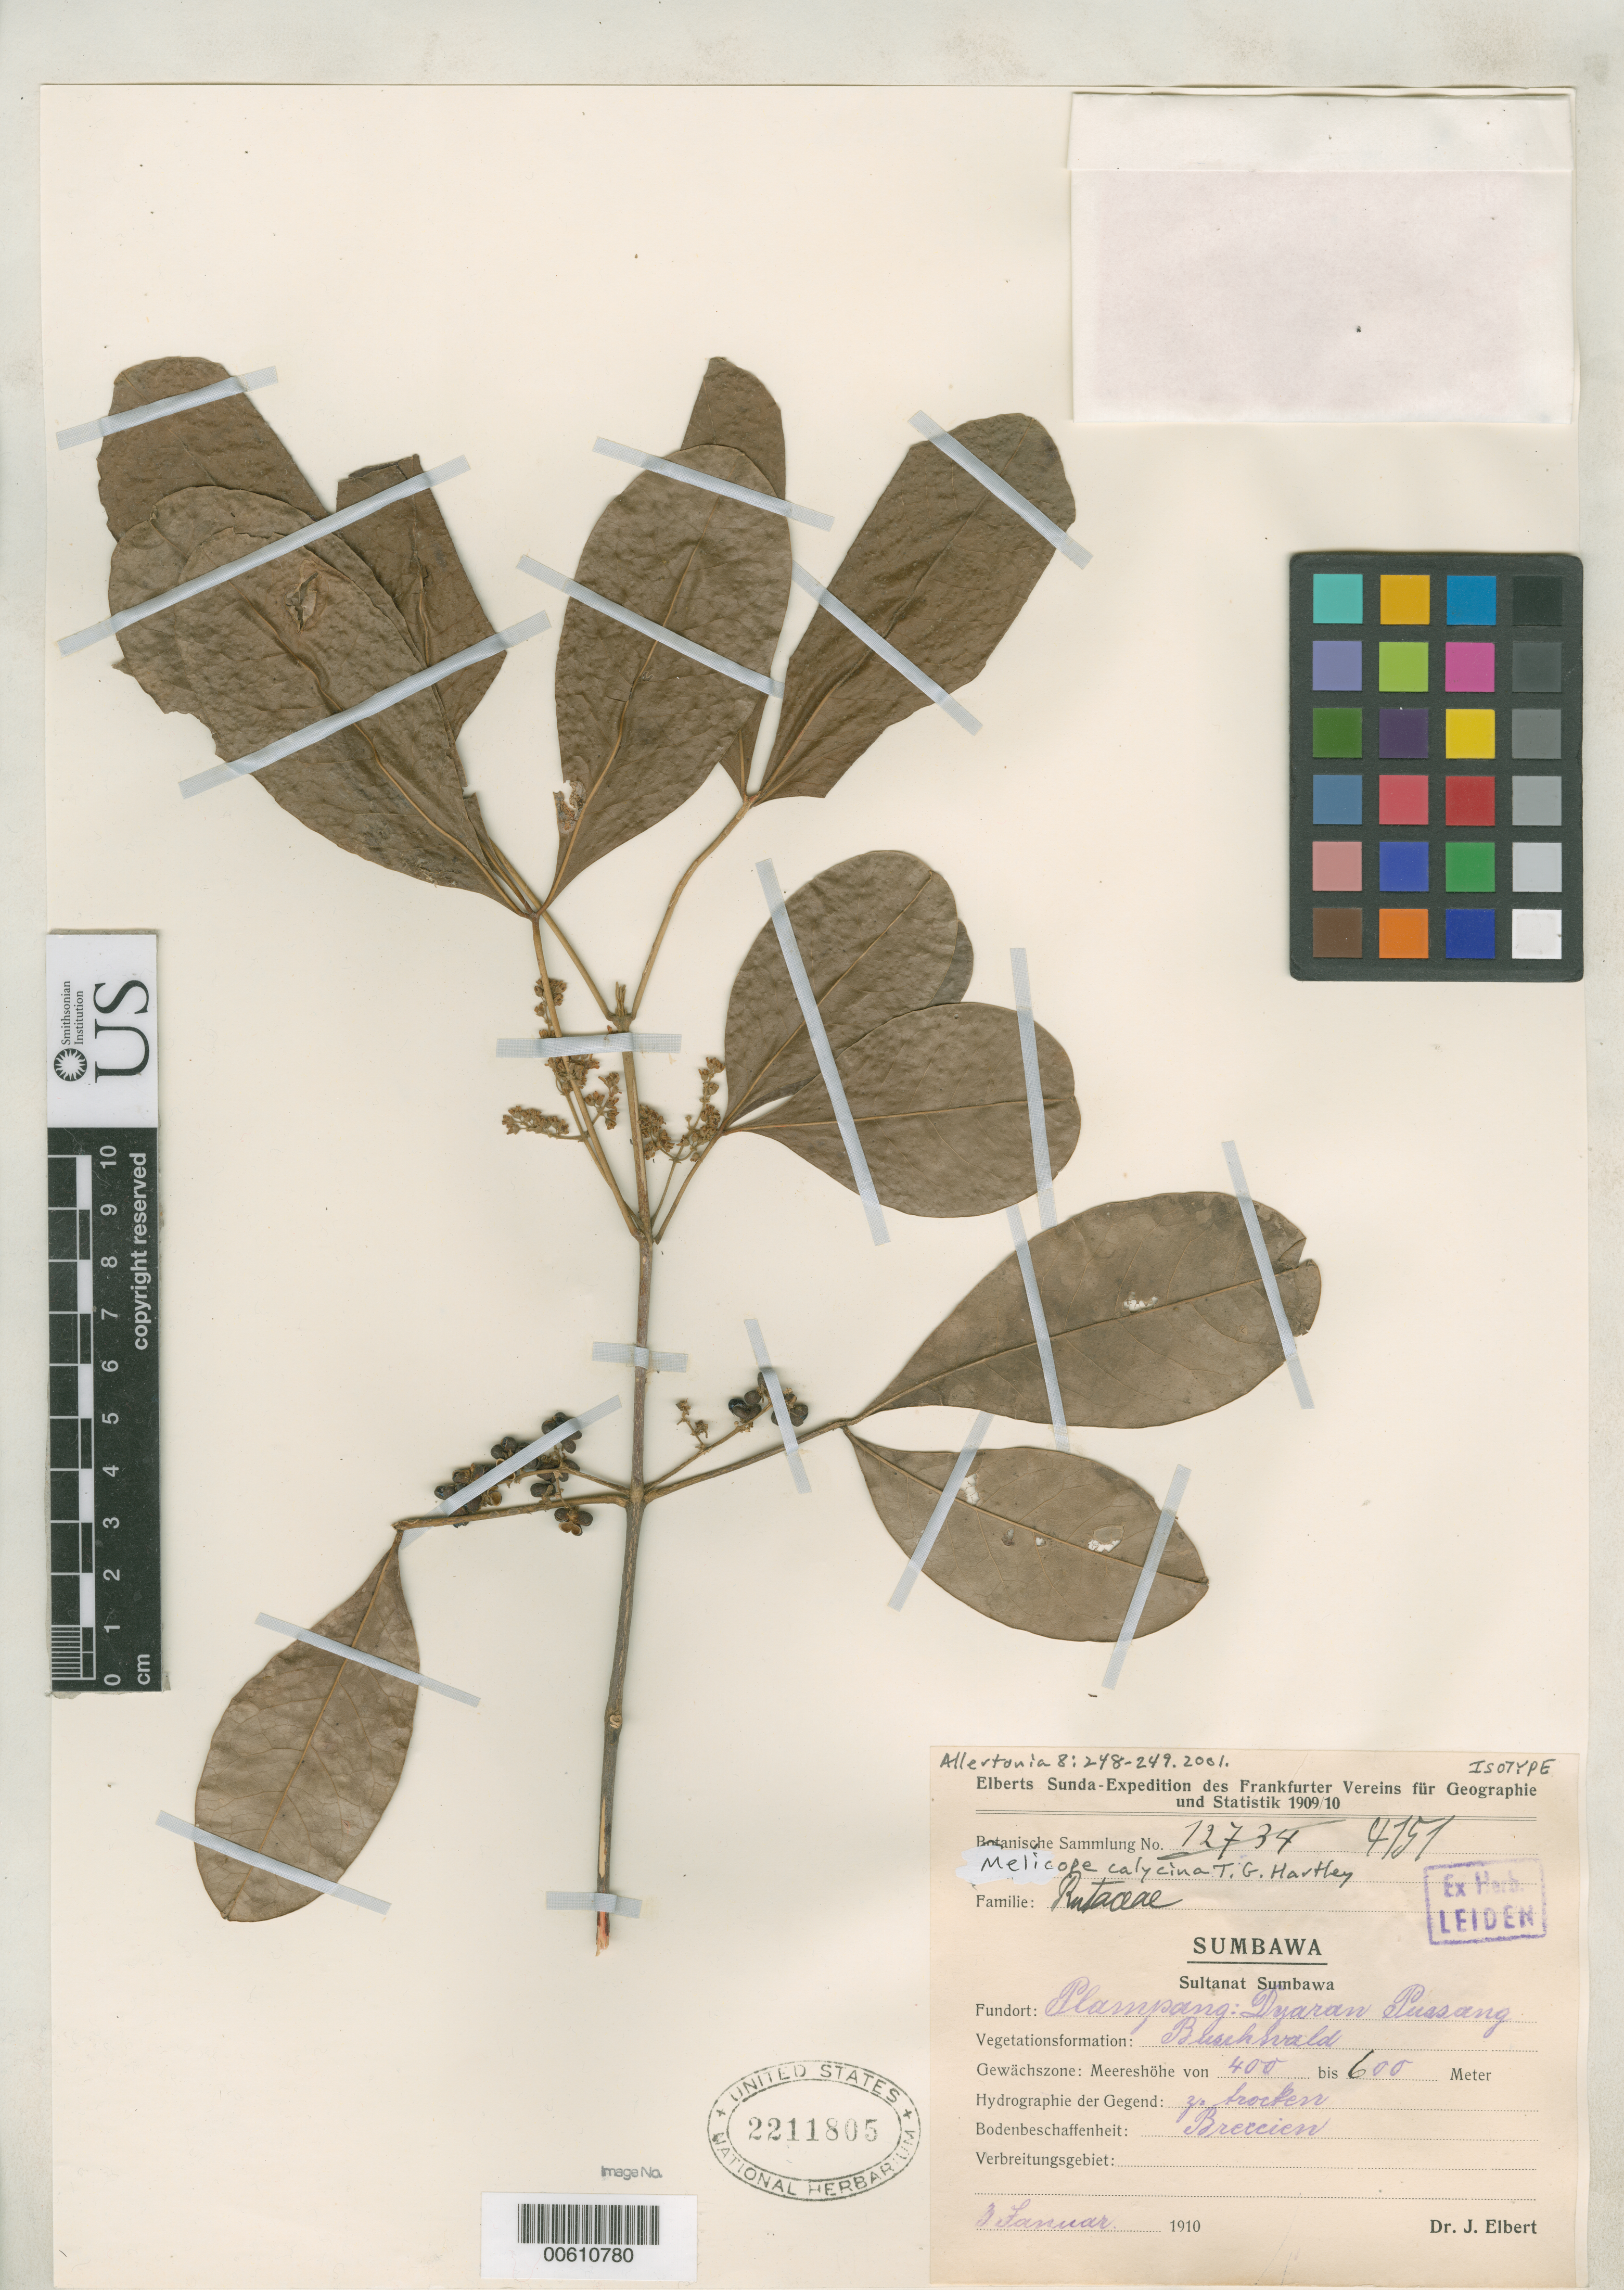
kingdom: Plantae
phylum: Tracheophyta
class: Magnoliopsida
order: Sapindales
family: Rutaceae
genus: Melicope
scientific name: Melicope calycina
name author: T.G. Hartley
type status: Isotype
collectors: J. Elbert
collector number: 4151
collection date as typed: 03 Feb 1910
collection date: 1910-02-03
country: Indonesia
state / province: Nusa Tenggara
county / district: Nusa Tenggara Barat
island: Sumbawa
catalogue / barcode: US 2211805